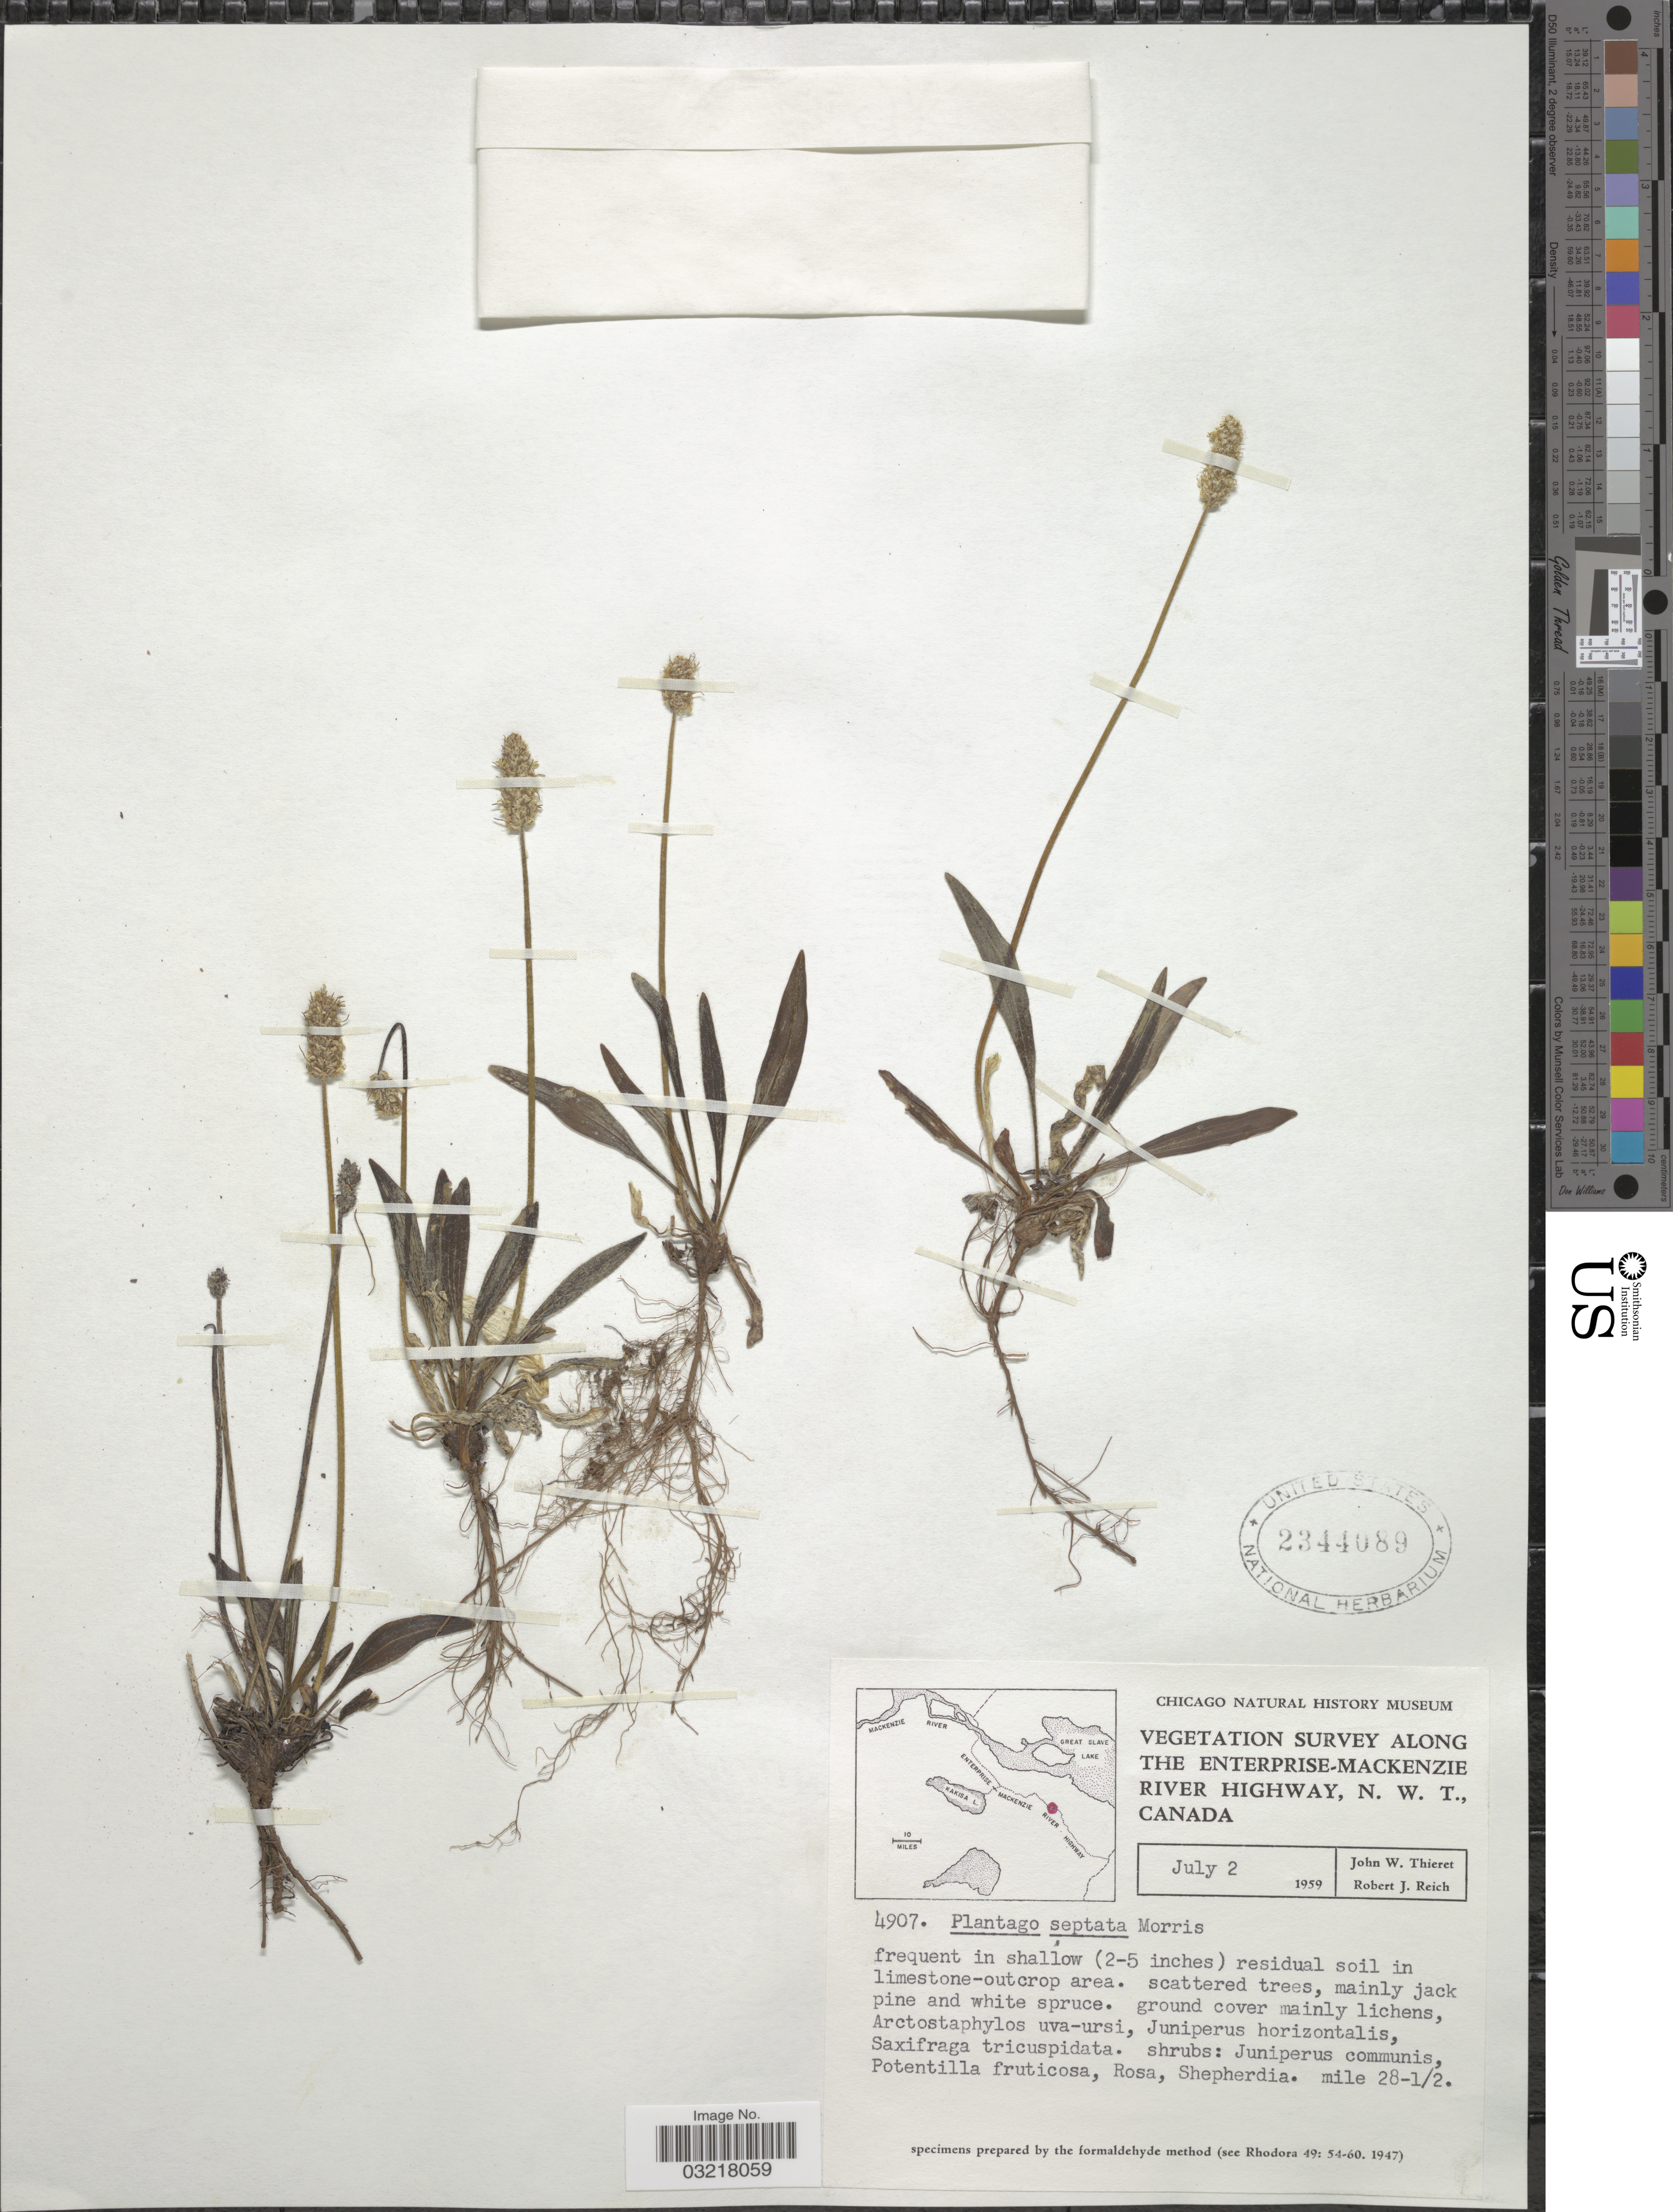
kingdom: Plantae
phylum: Tracheophyta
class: Magnoliopsida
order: Lamiales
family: Plantaginaceae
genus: Plantago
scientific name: Plantago canescens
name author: Adams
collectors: J. W. Thieret & R. Reich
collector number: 4907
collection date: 1959-07-02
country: Canada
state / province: Northwest Territories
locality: Along the Enterprise-Mackenzie River Highway, N.W.T. Mile 28/1/2.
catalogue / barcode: US 2344089